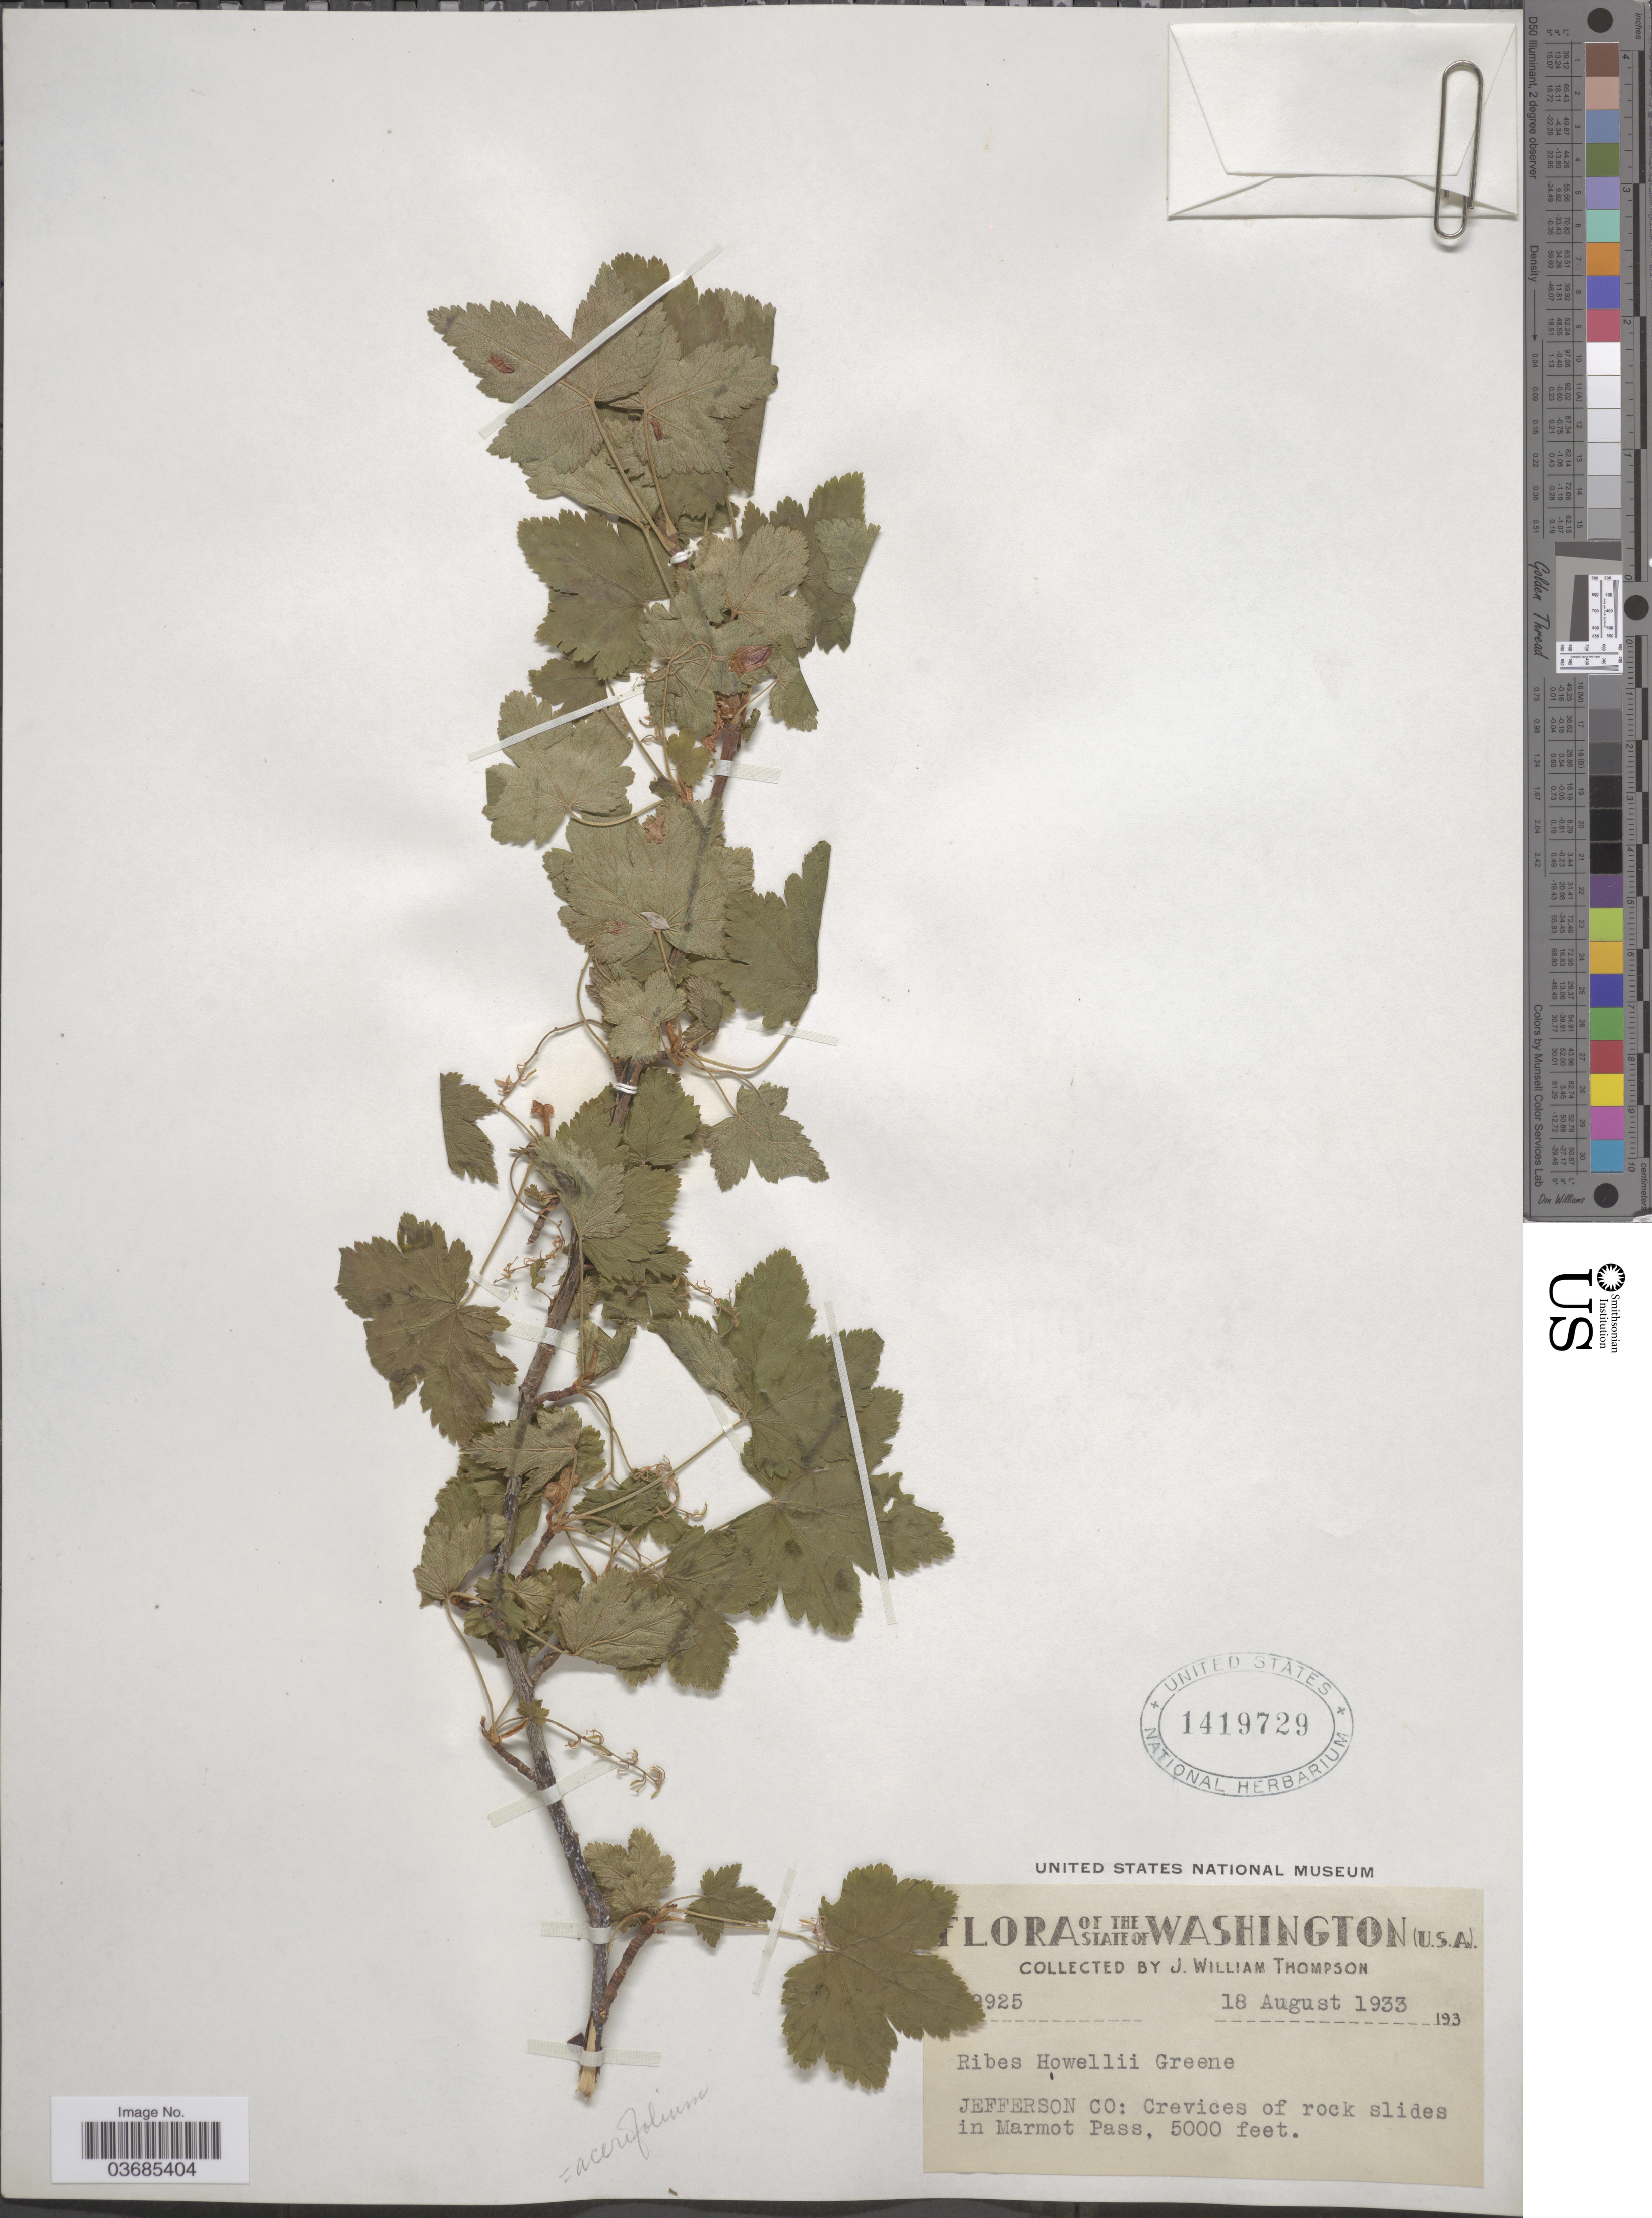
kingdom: Plantae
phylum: Tracheophyta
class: Magnoliopsida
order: Saxifragales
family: Grossulariaceae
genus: Ribes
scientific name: Ribes acerifolium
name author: Howell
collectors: J. W. Thompson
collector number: !925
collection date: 1933-08-18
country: United States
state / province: Washington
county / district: Jefferson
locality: Jefferson Co: Crevices of rock slides in Marmot Pass.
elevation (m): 1524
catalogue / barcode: US 1419729